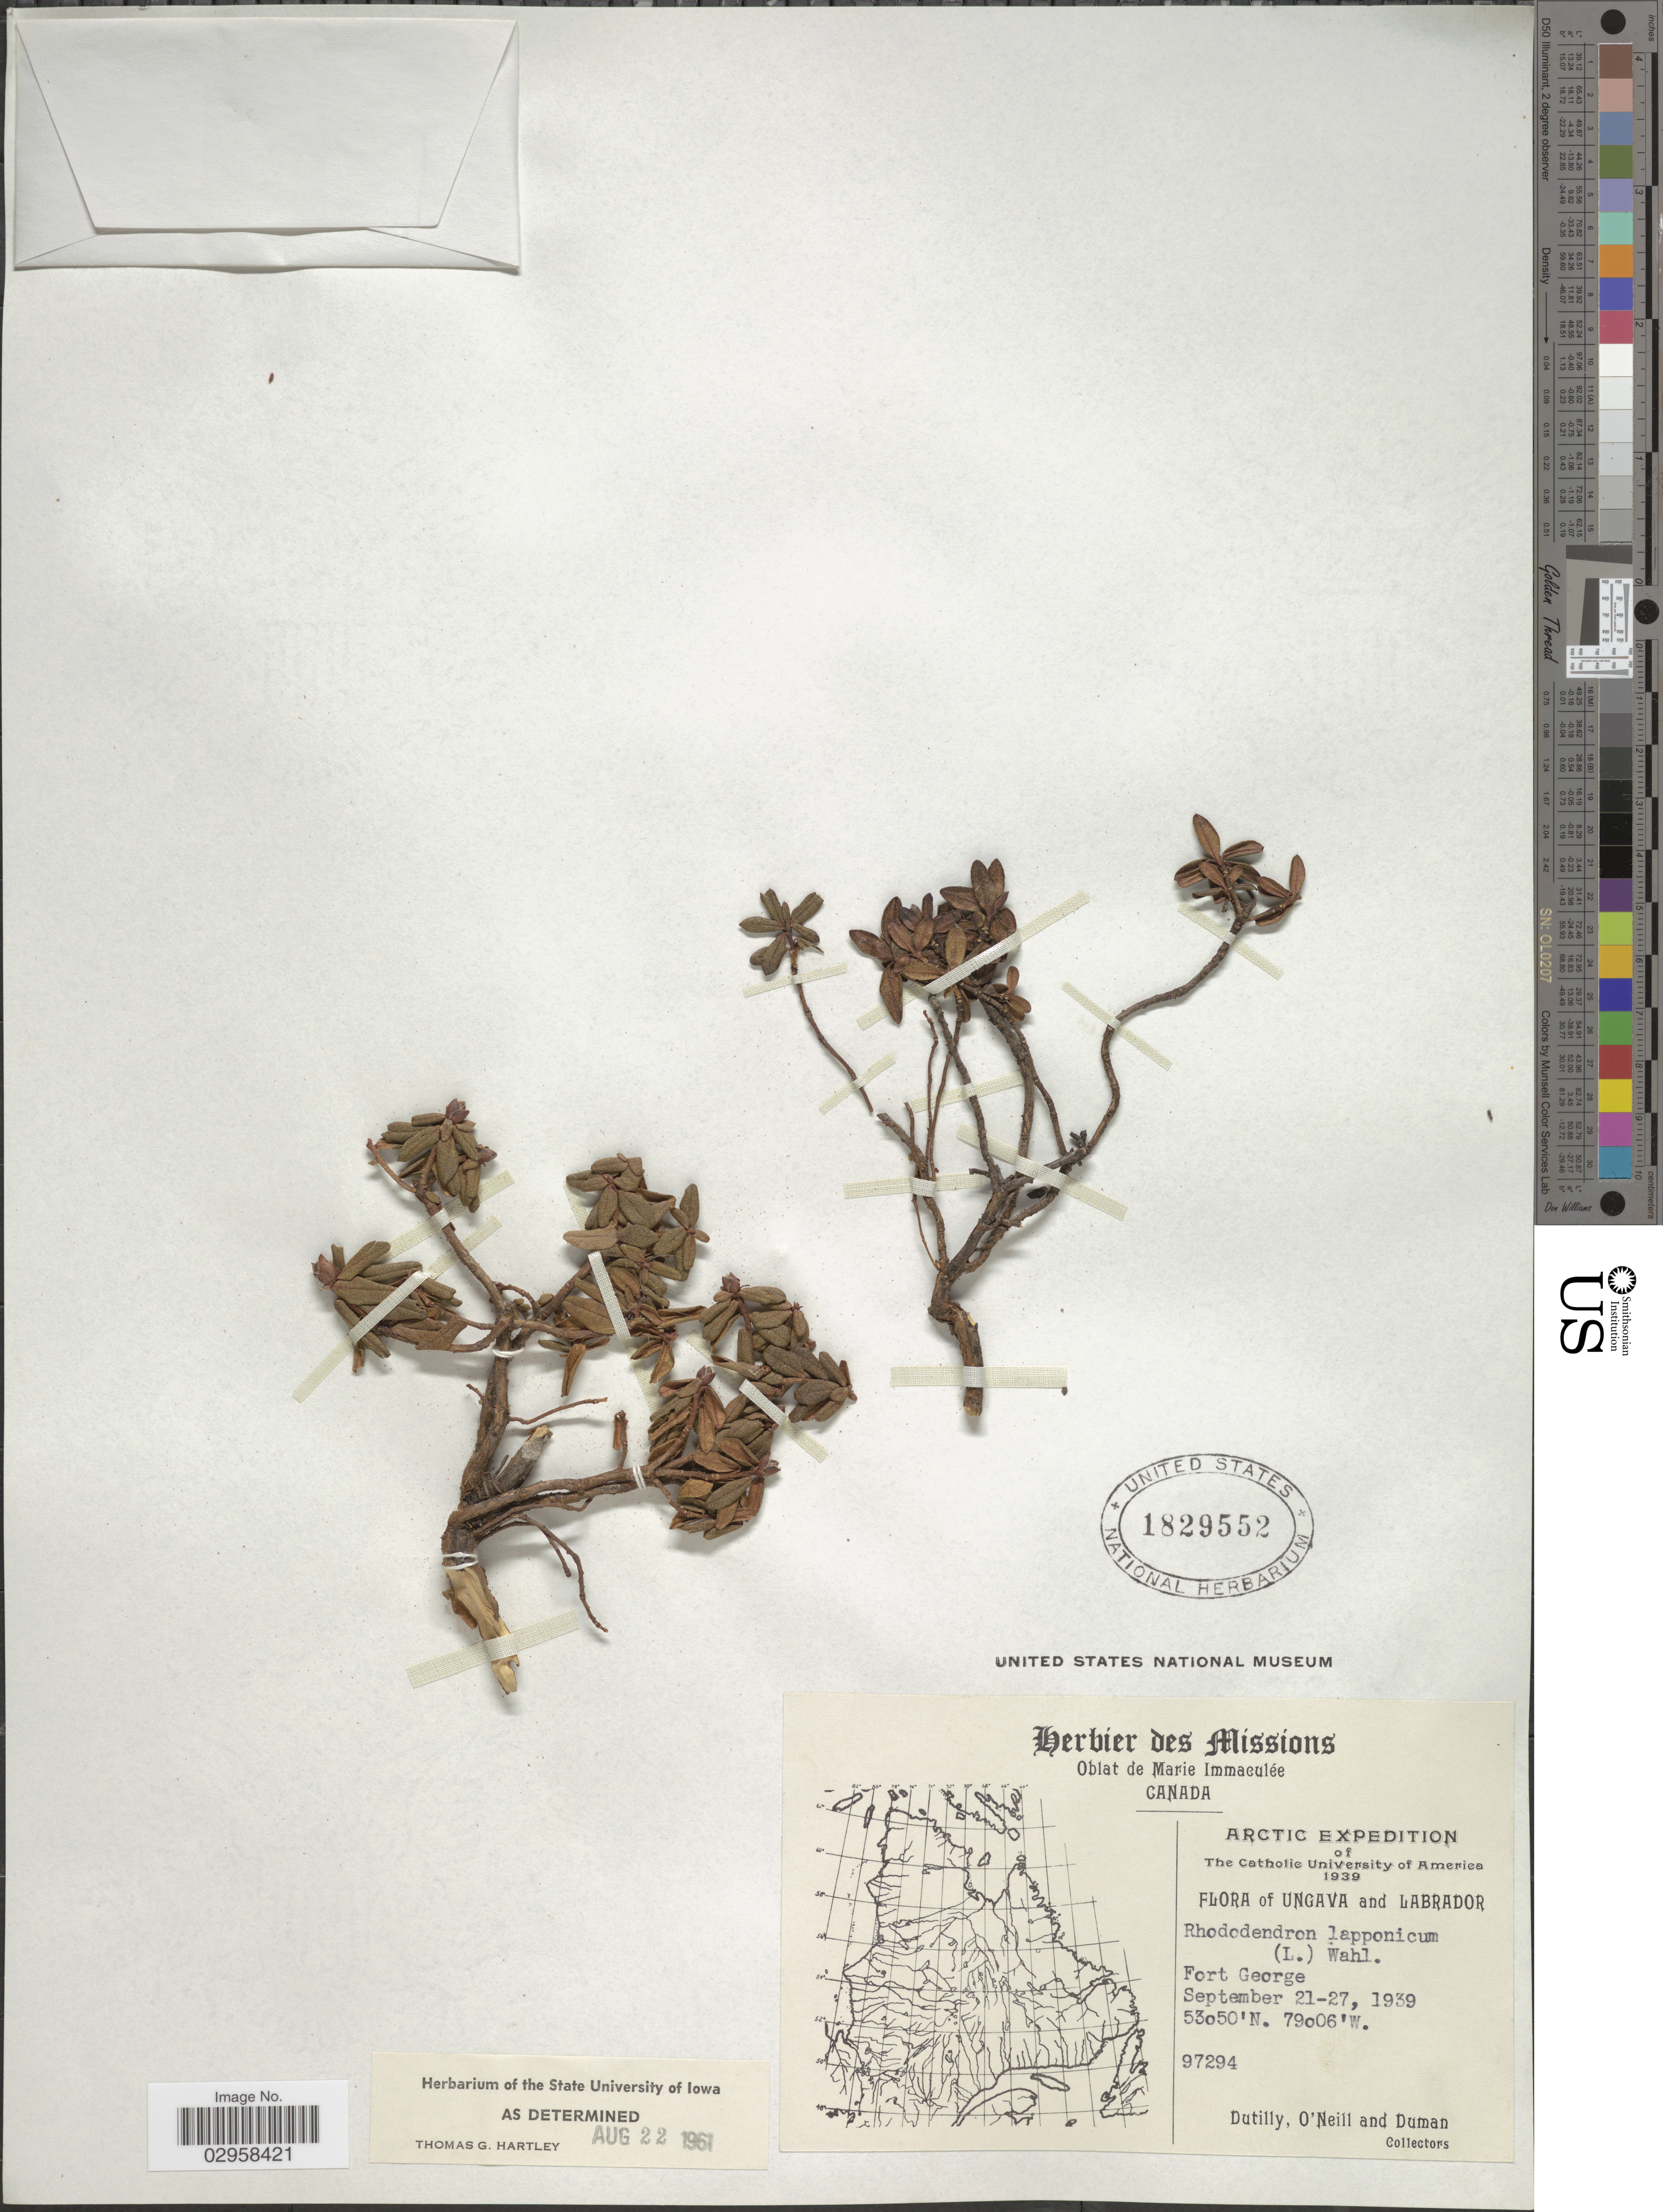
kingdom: Plantae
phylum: Tracheophyta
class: Magnoliopsida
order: Ericales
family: Ericaceae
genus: Rhododendron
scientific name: Rhododendron lapponicum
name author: (L.) Wahlenb.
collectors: -. Dutilly, -. O'Neill & -. Duman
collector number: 97294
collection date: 1939-09-21/1939-09-27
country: Canada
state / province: Newfoundland and Labrador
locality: Arctic. Ungava and Labrador. Fort George.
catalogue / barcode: US 1829552